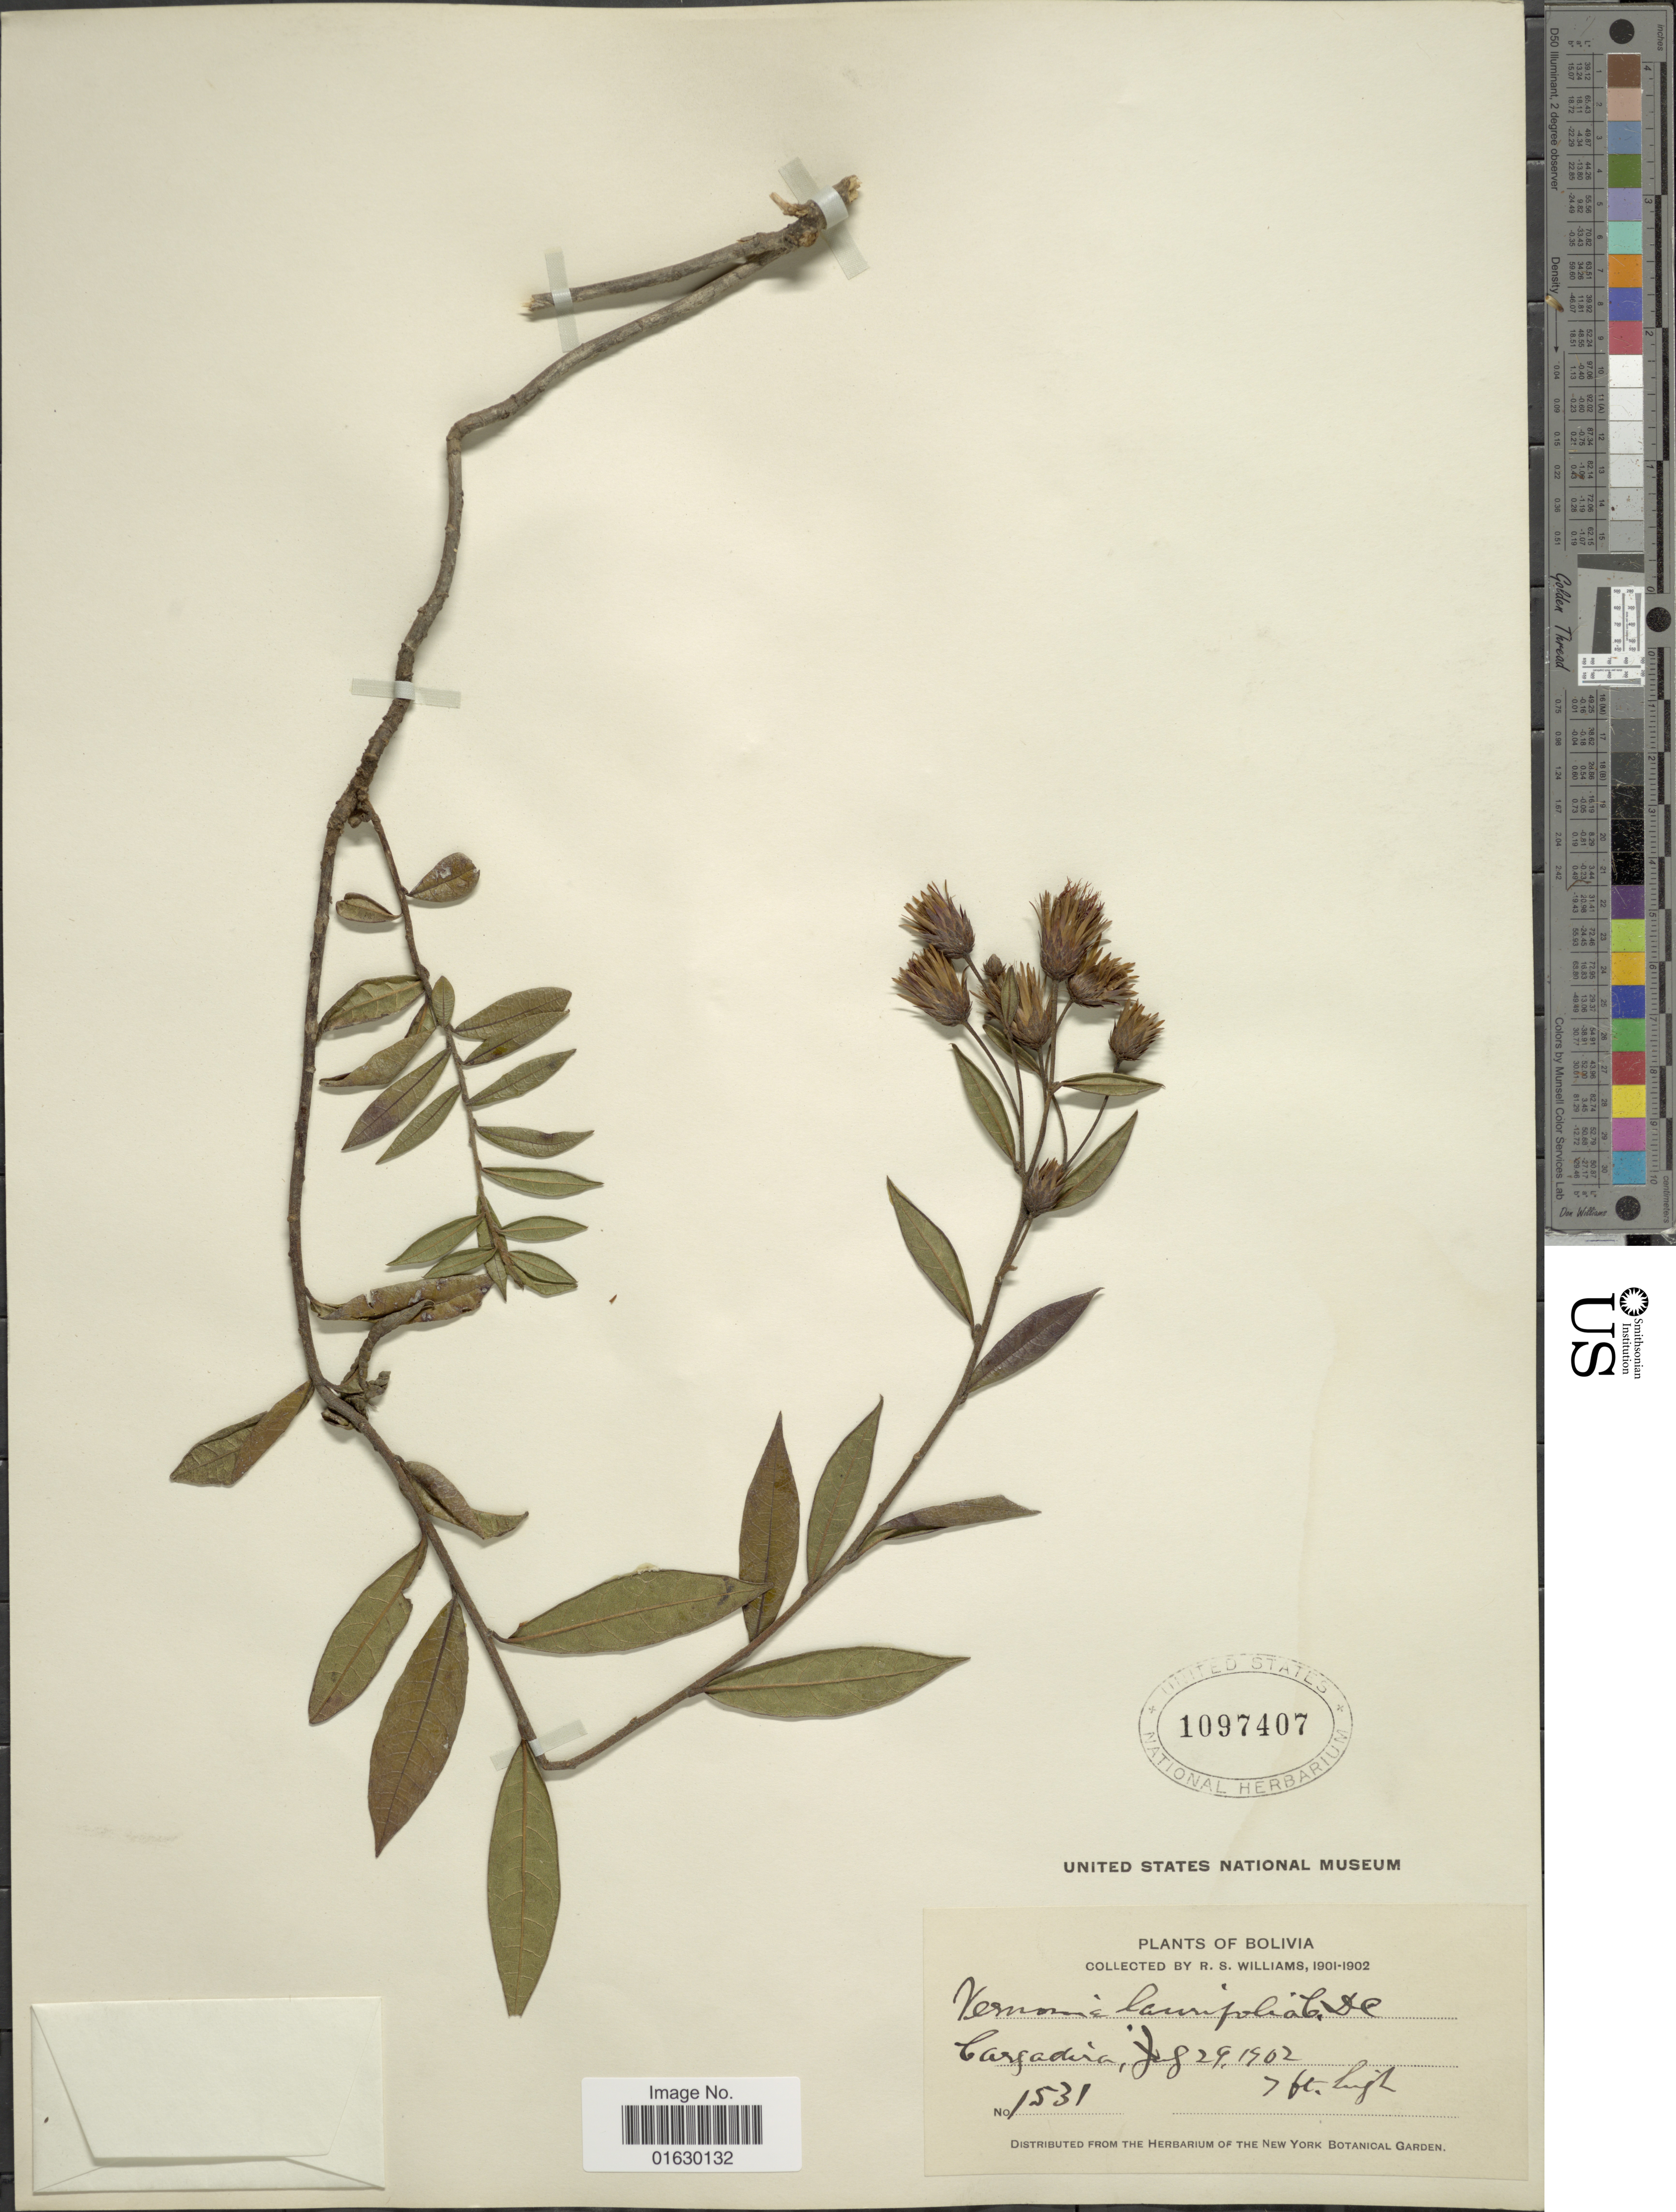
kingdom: Plantae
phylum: Tracheophyta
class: Magnoliopsida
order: Asterales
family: Asteraceae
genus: Lessingianthus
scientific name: Lessingianthus laurifolius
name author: (DC.) H. Rob.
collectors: R. S. Williams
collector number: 1531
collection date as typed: July 29, 1902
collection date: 1902-07-29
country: Bolivia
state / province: La Paz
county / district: Franz Tamayo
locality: Cargadira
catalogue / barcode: US 1097407